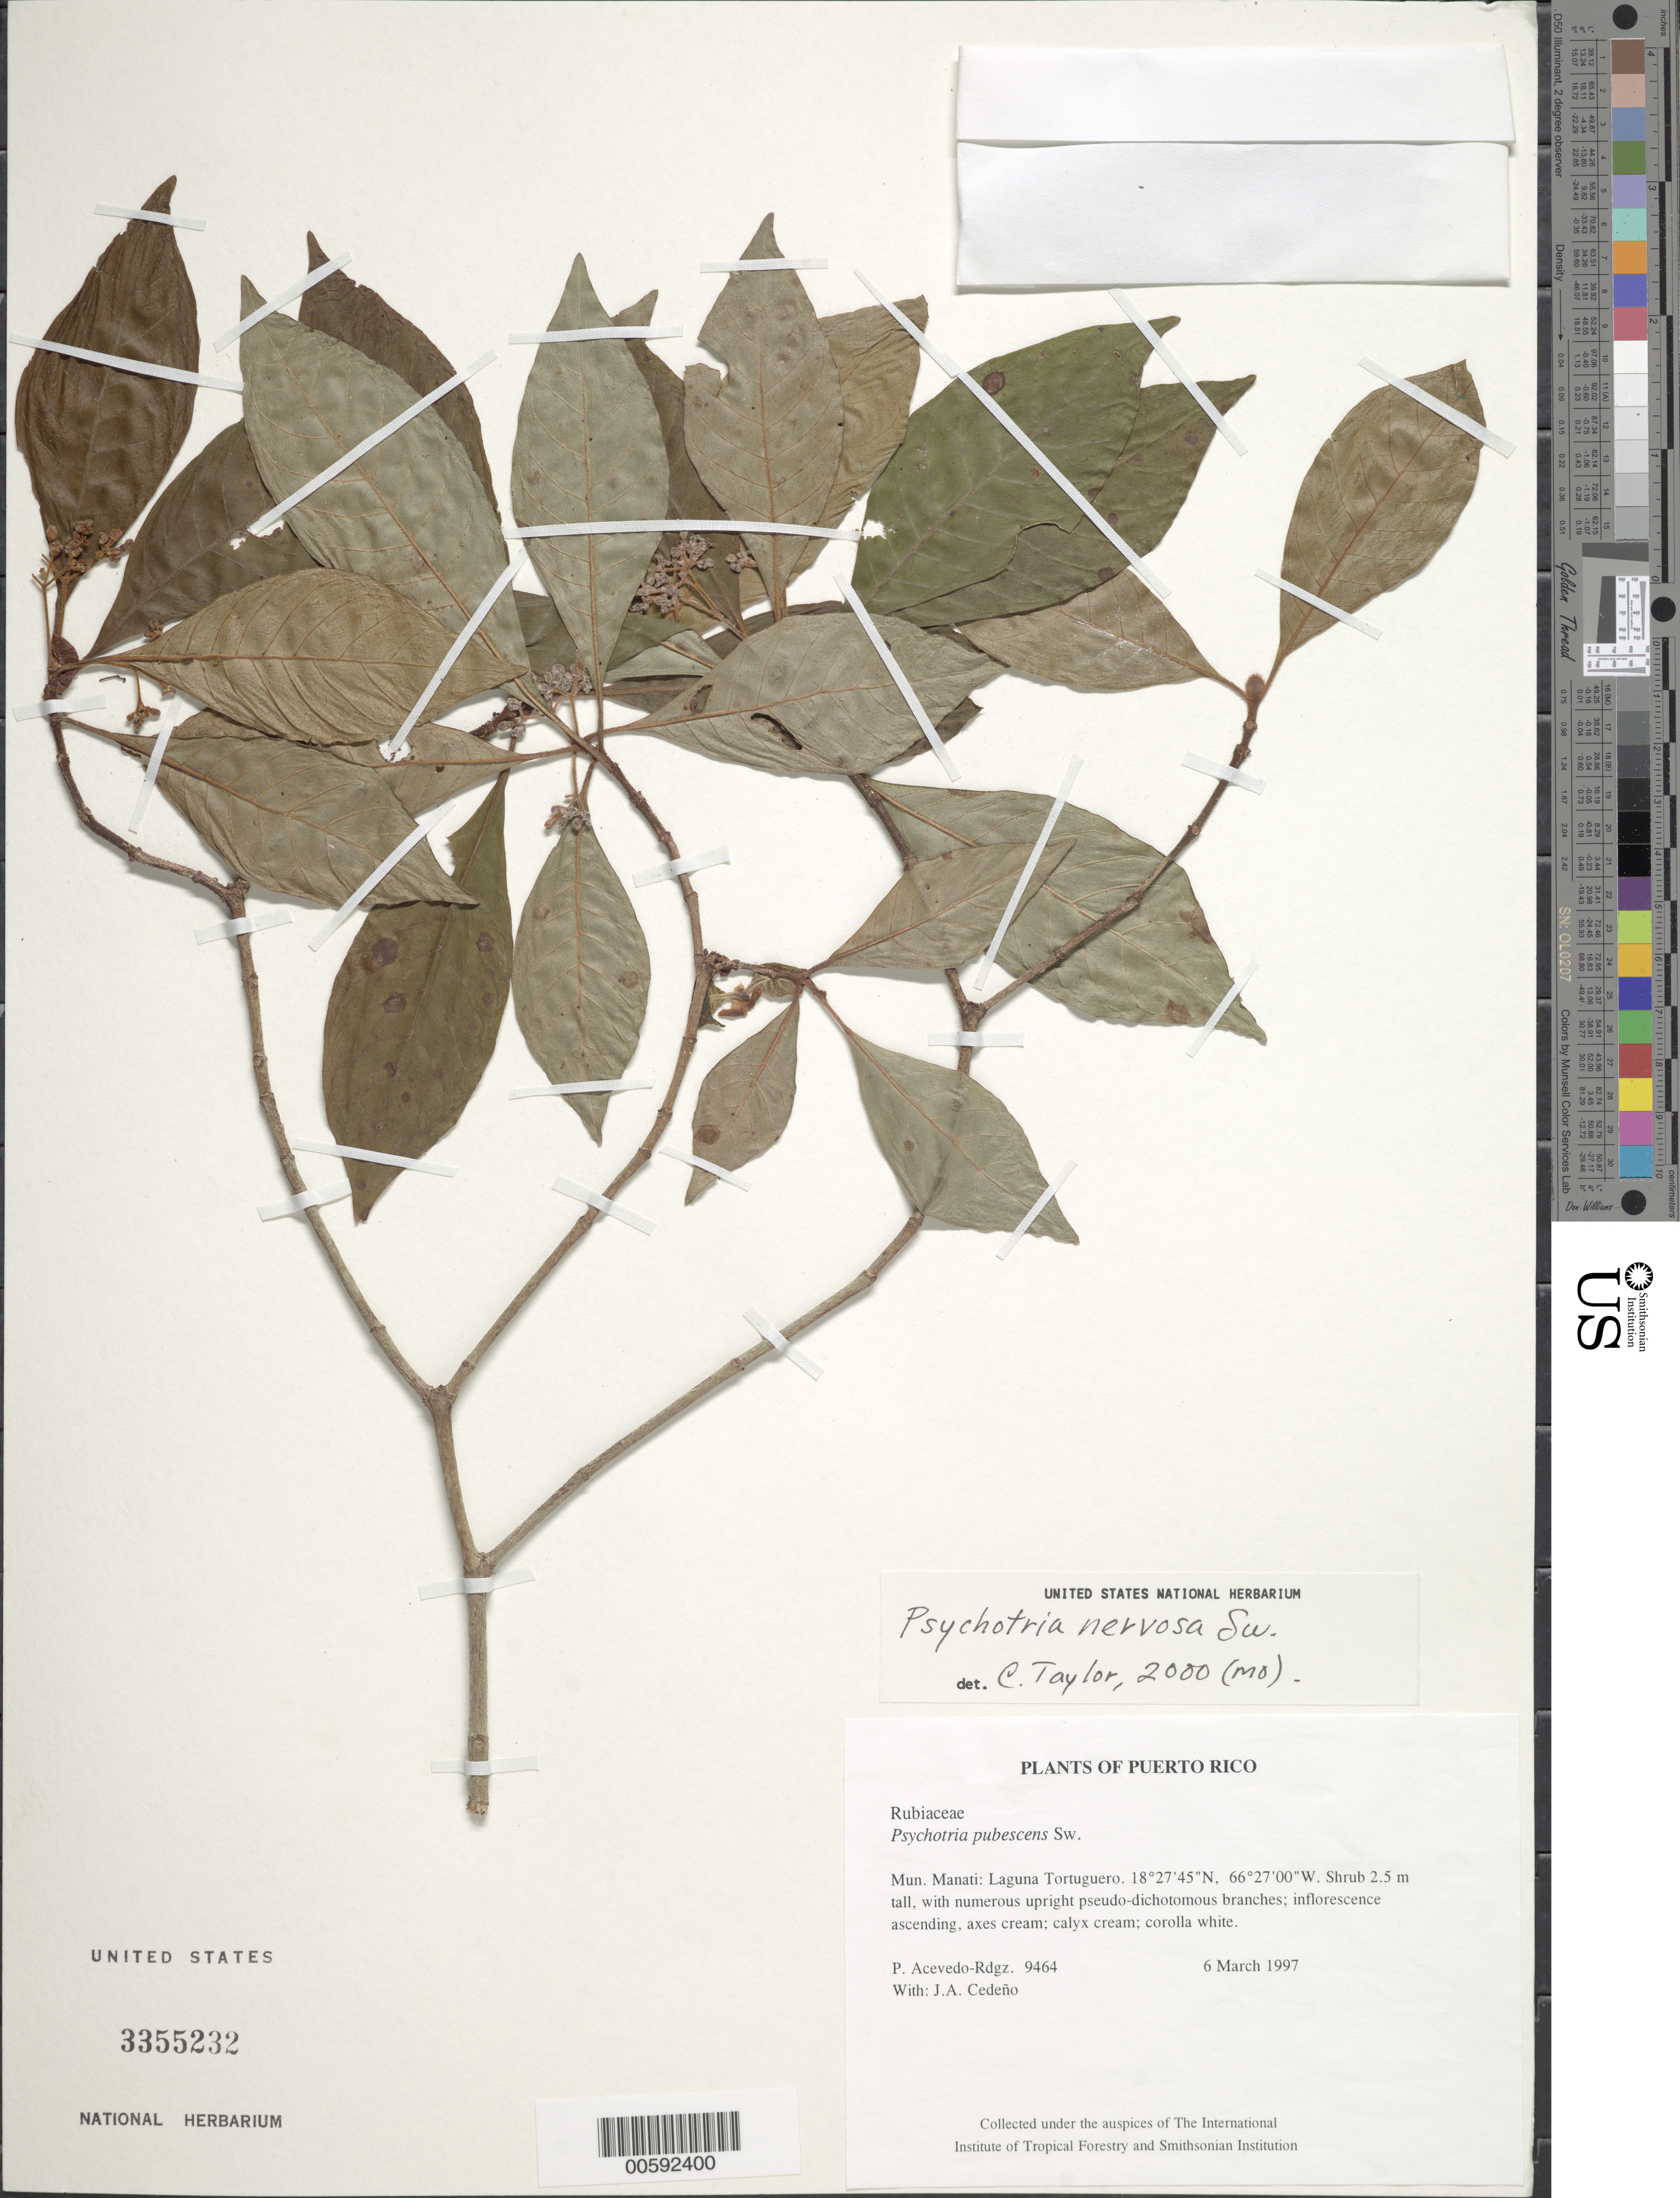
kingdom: Plantae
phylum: Tracheophyta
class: Magnoliopsida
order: Gentianales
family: Rubiaceae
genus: Psychotria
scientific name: Psychotria nervosa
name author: Sw.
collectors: P. Acevedo-Rodr. & J. A. Cedeño M.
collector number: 9464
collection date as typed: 06 Mar 1997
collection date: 1997-03-06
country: Puerto Rico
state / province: Manatí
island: Puerto Rico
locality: Manatí: Laguna Tortuguero.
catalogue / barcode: US 3355232